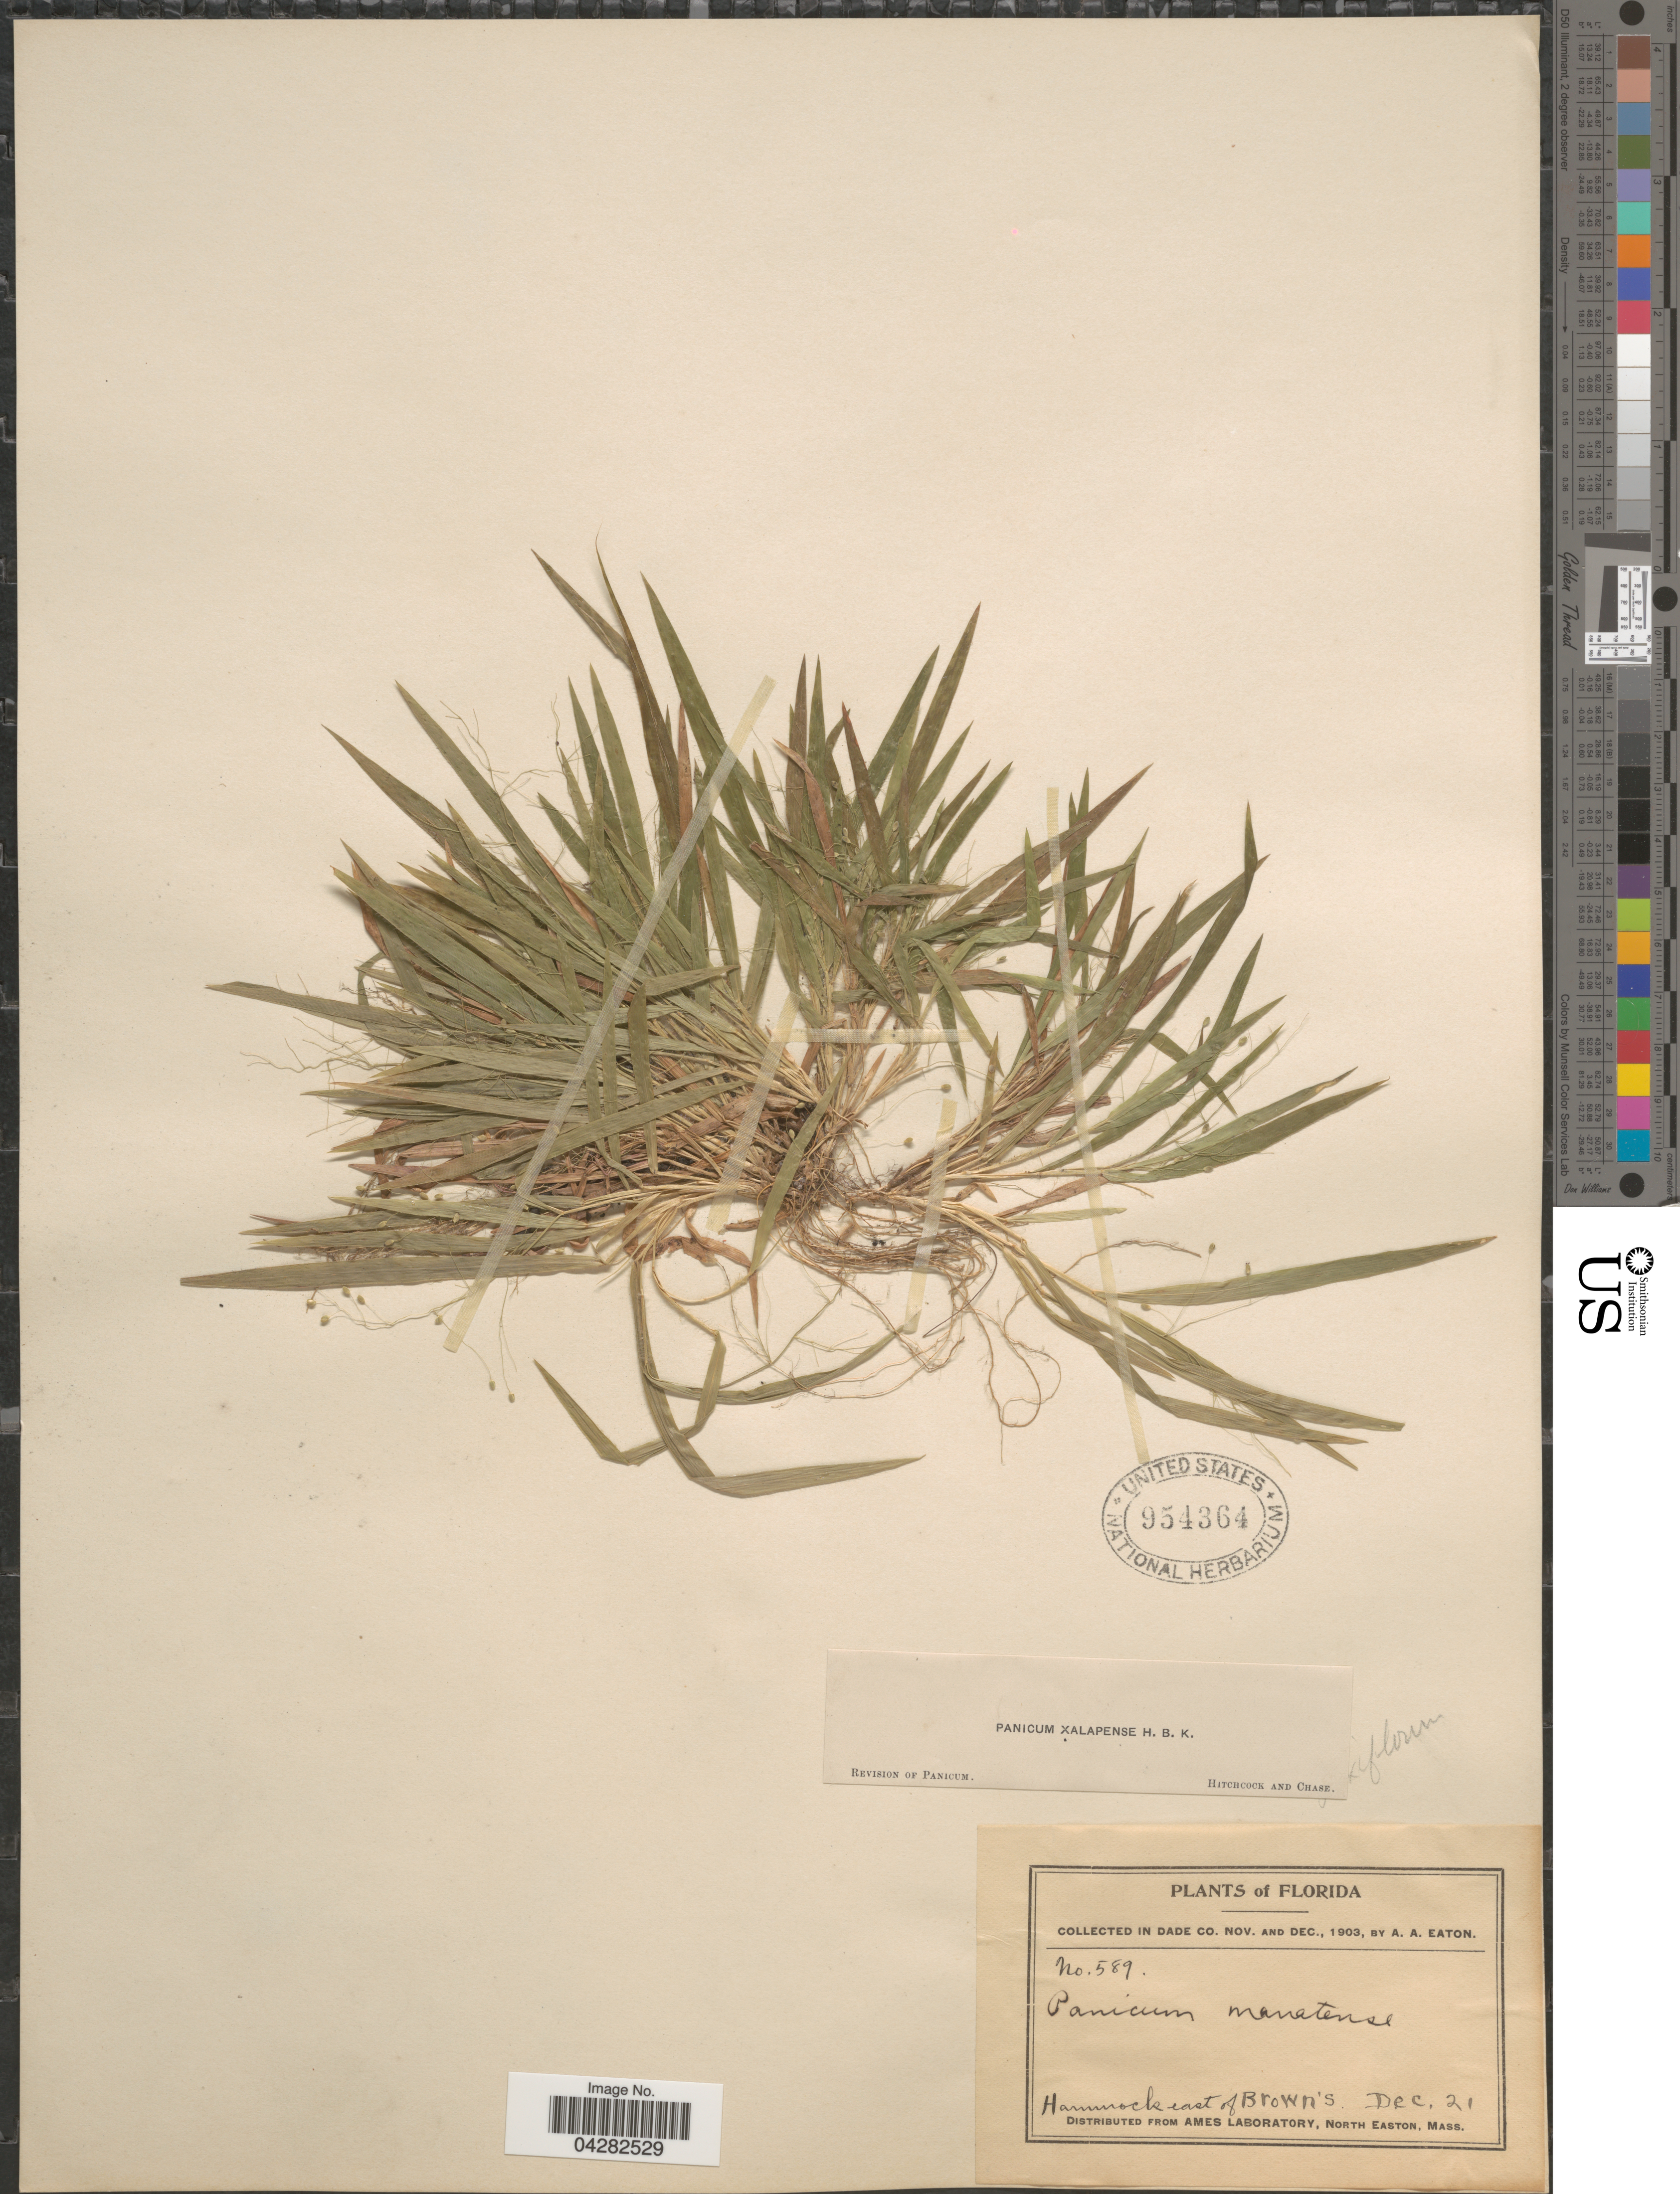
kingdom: Plantae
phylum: Tracheophyta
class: Liliopsida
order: Poales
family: Poaceae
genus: Dichanthelium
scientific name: Dichanthelium laxiflorum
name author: (Lam.) Gould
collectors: A. A. Eaton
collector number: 589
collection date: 1903-12-21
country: United States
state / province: Florida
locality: In Dade Co. Hammock east of Brown's.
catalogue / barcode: US 954364